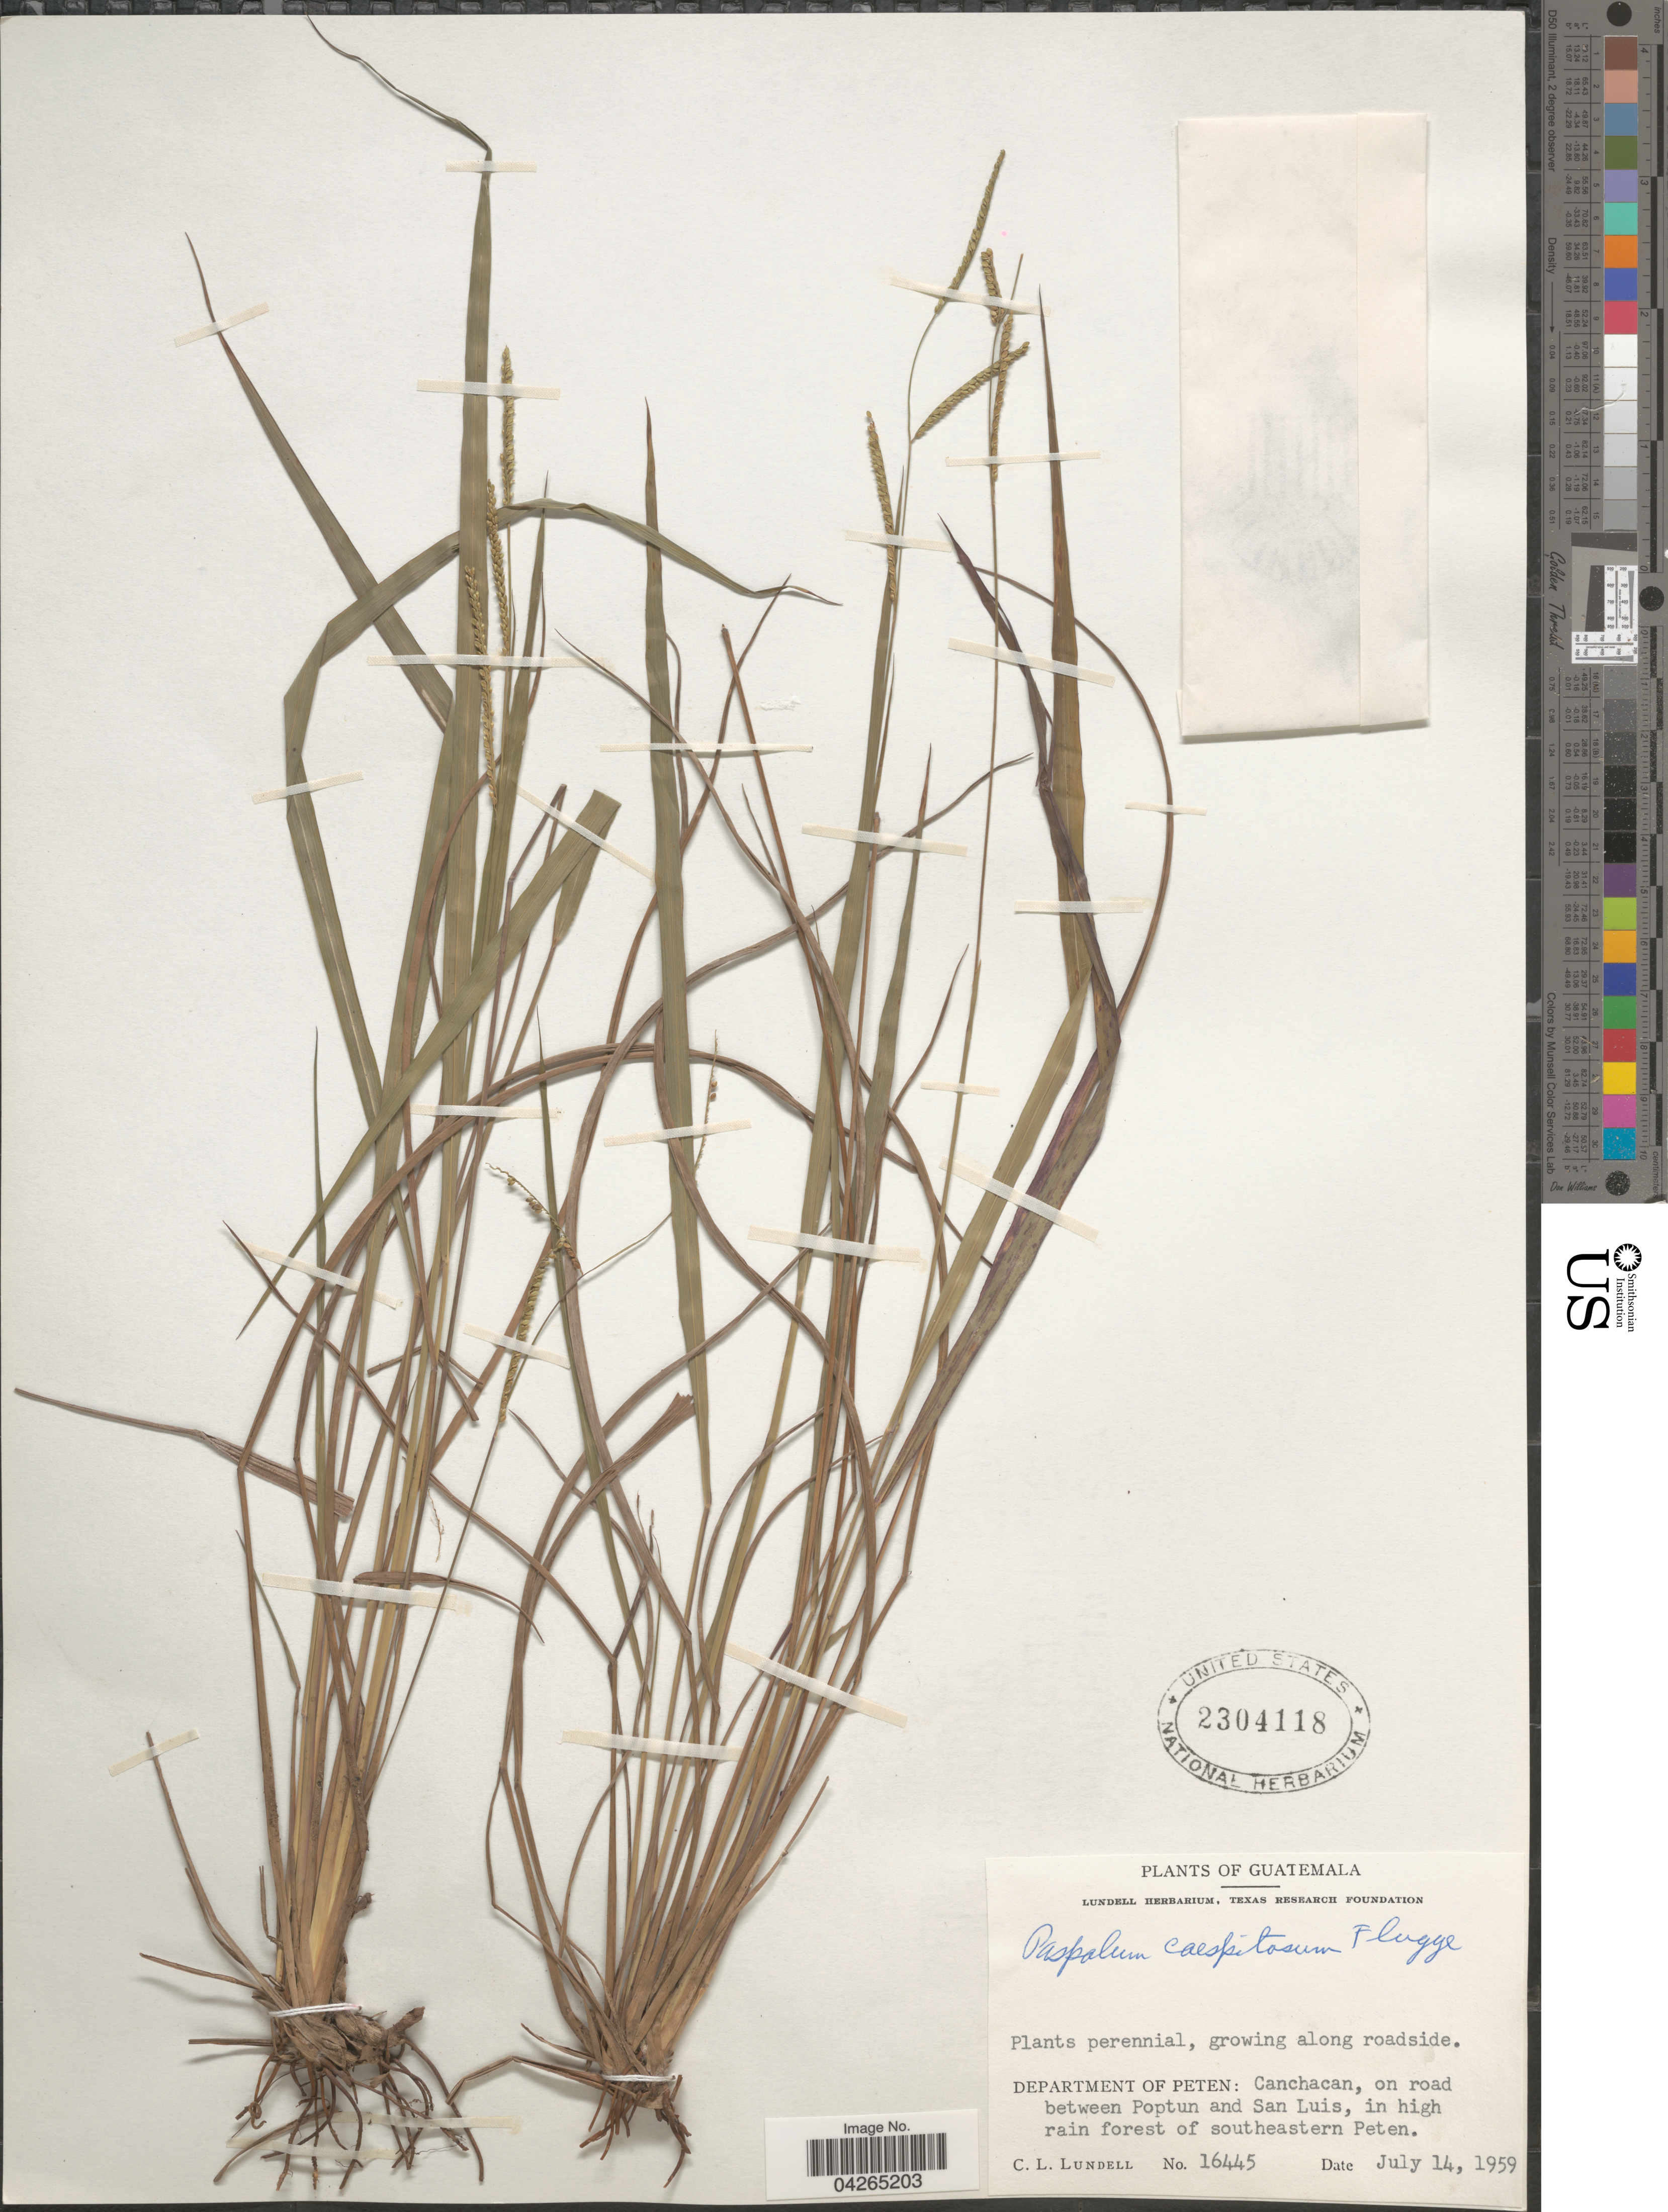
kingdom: Plantae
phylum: Tracheophyta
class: Liliopsida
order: Poales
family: Poaceae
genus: Paspalum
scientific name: Paspalum caespitosum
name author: Flüggé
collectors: C. L. Lundell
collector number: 16445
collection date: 1959-07-14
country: Guatemala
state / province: El Peten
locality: Department of Peten: Canchacan, on road between Poptun and San Luis, in high rain forest of southeastern Peten.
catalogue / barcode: US 2304118